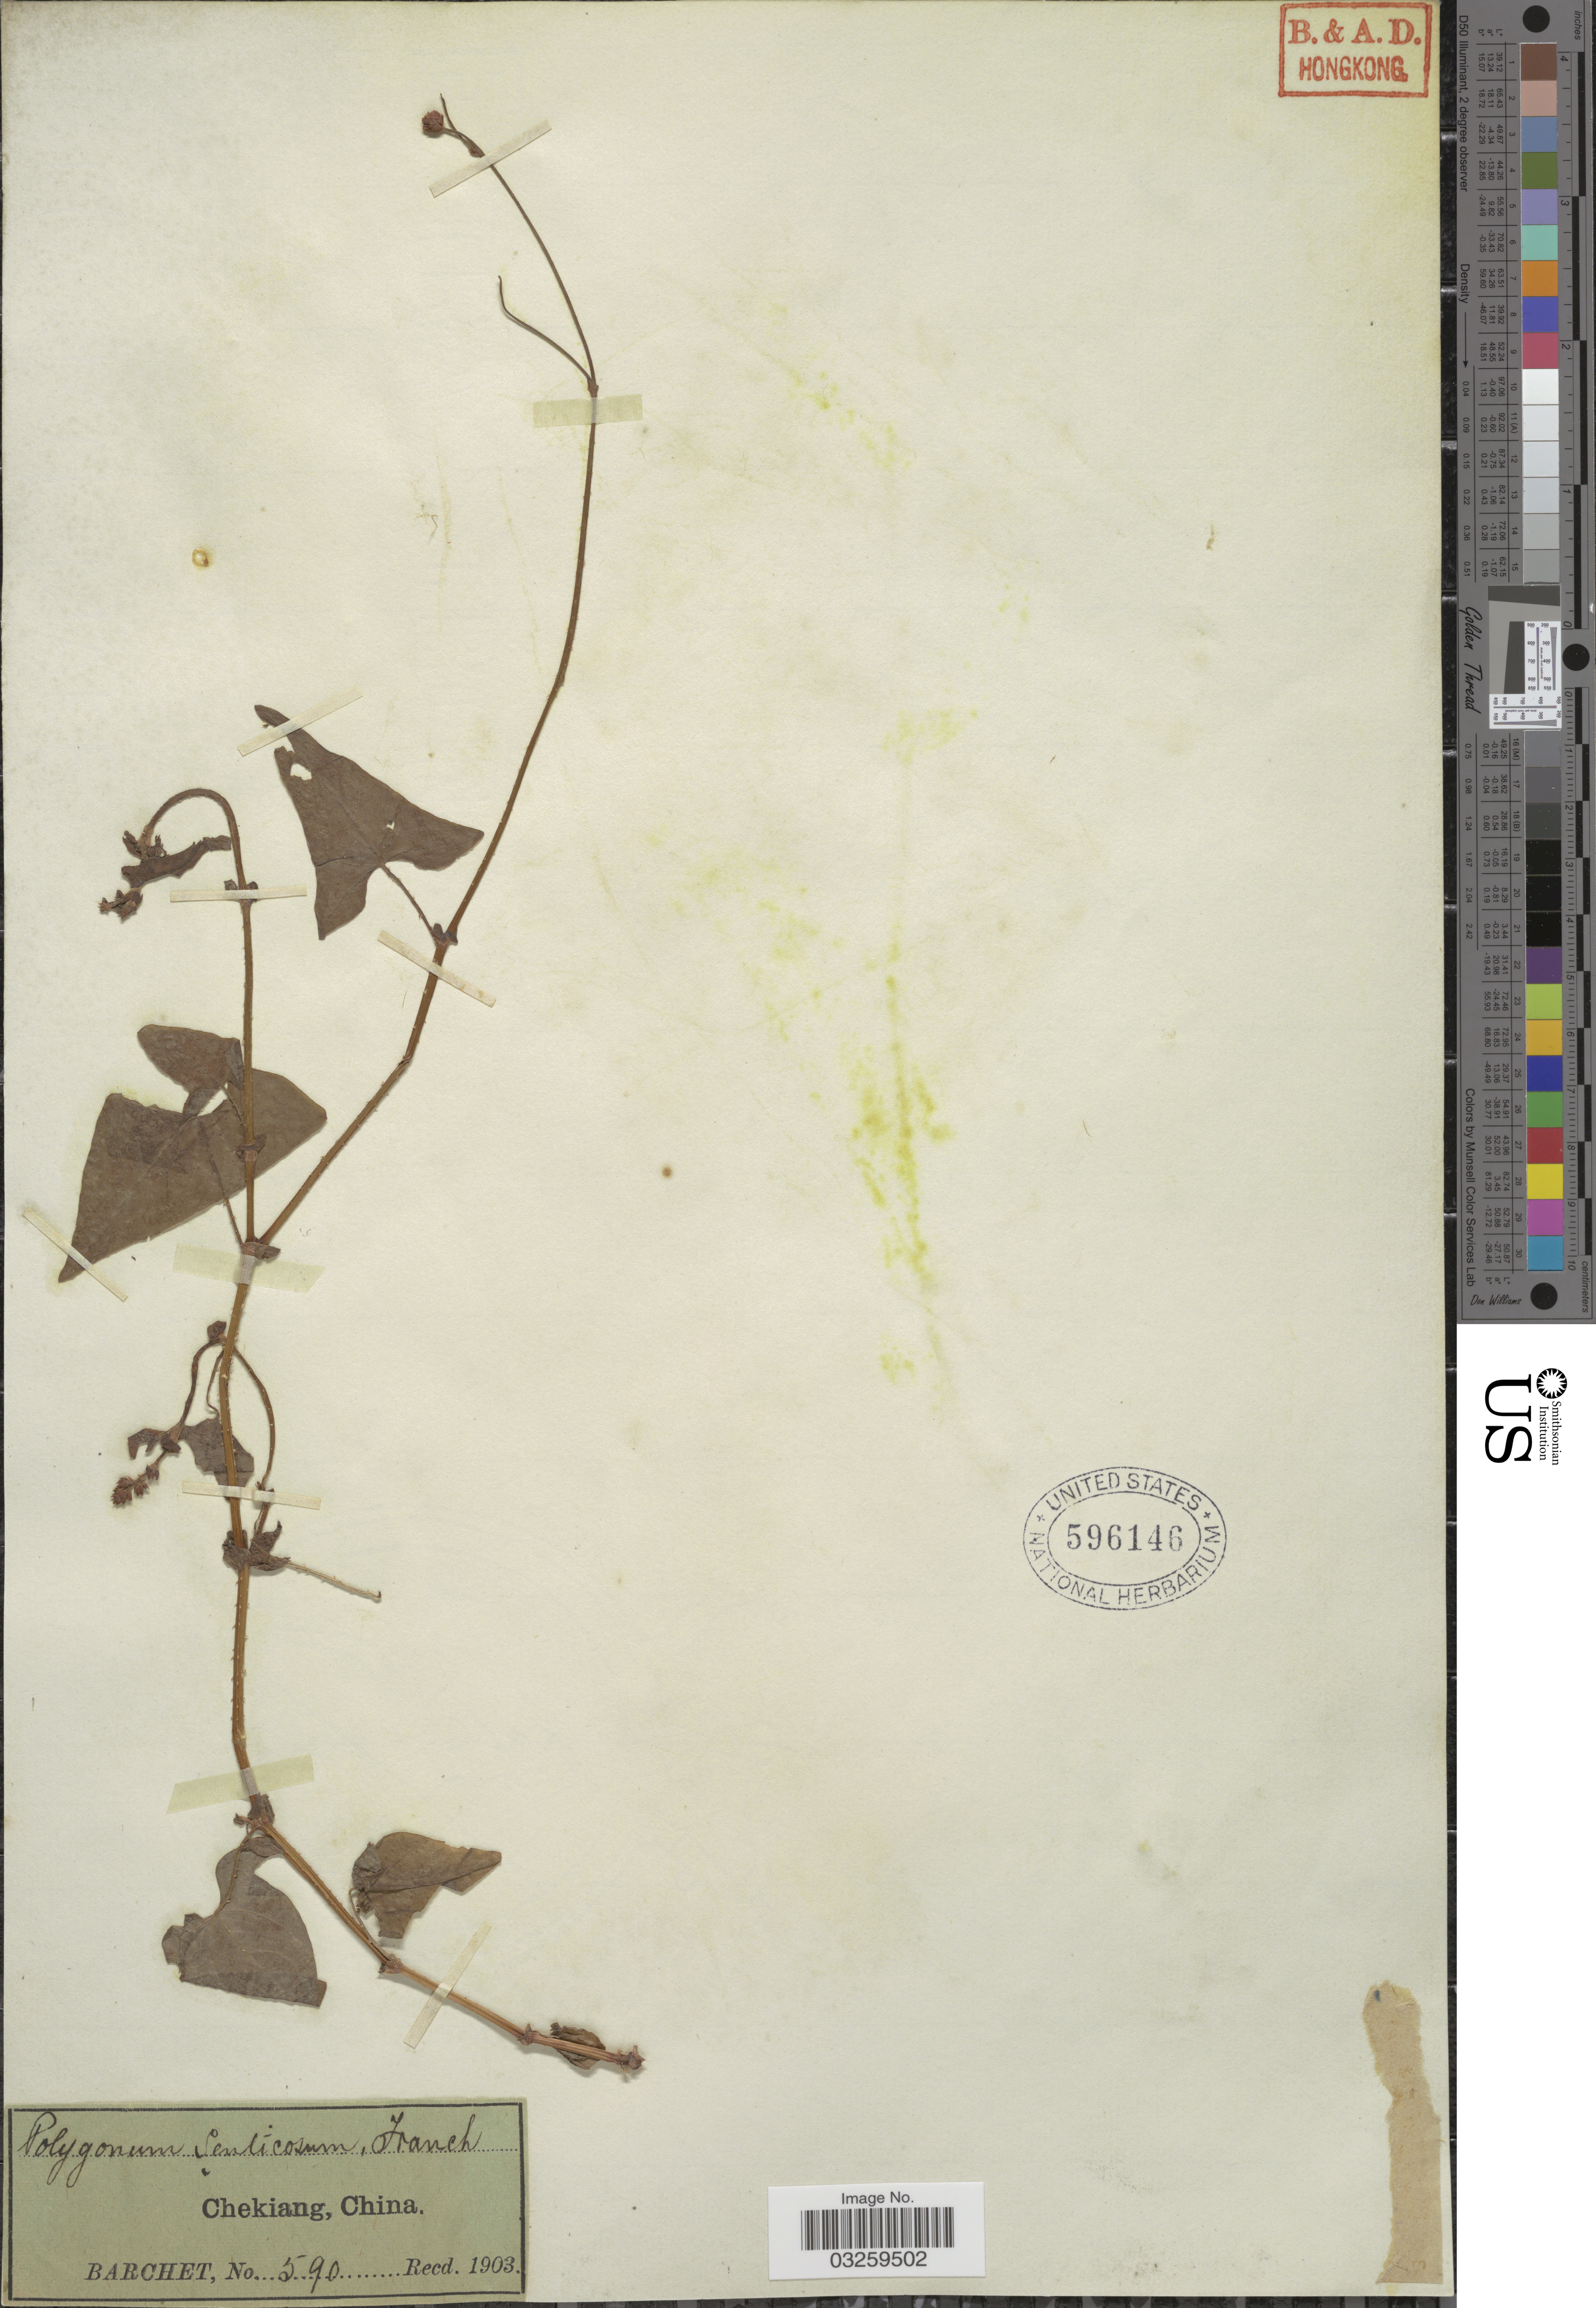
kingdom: Plantae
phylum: Tracheophyta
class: Magnoliopsida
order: Caryophyllales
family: Polygonaceae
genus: Polygonum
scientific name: Polygonum senticosum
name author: Franch. & Sav.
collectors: Barchet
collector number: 590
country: China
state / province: Zhejiang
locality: Chekiang.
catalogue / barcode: US 596146